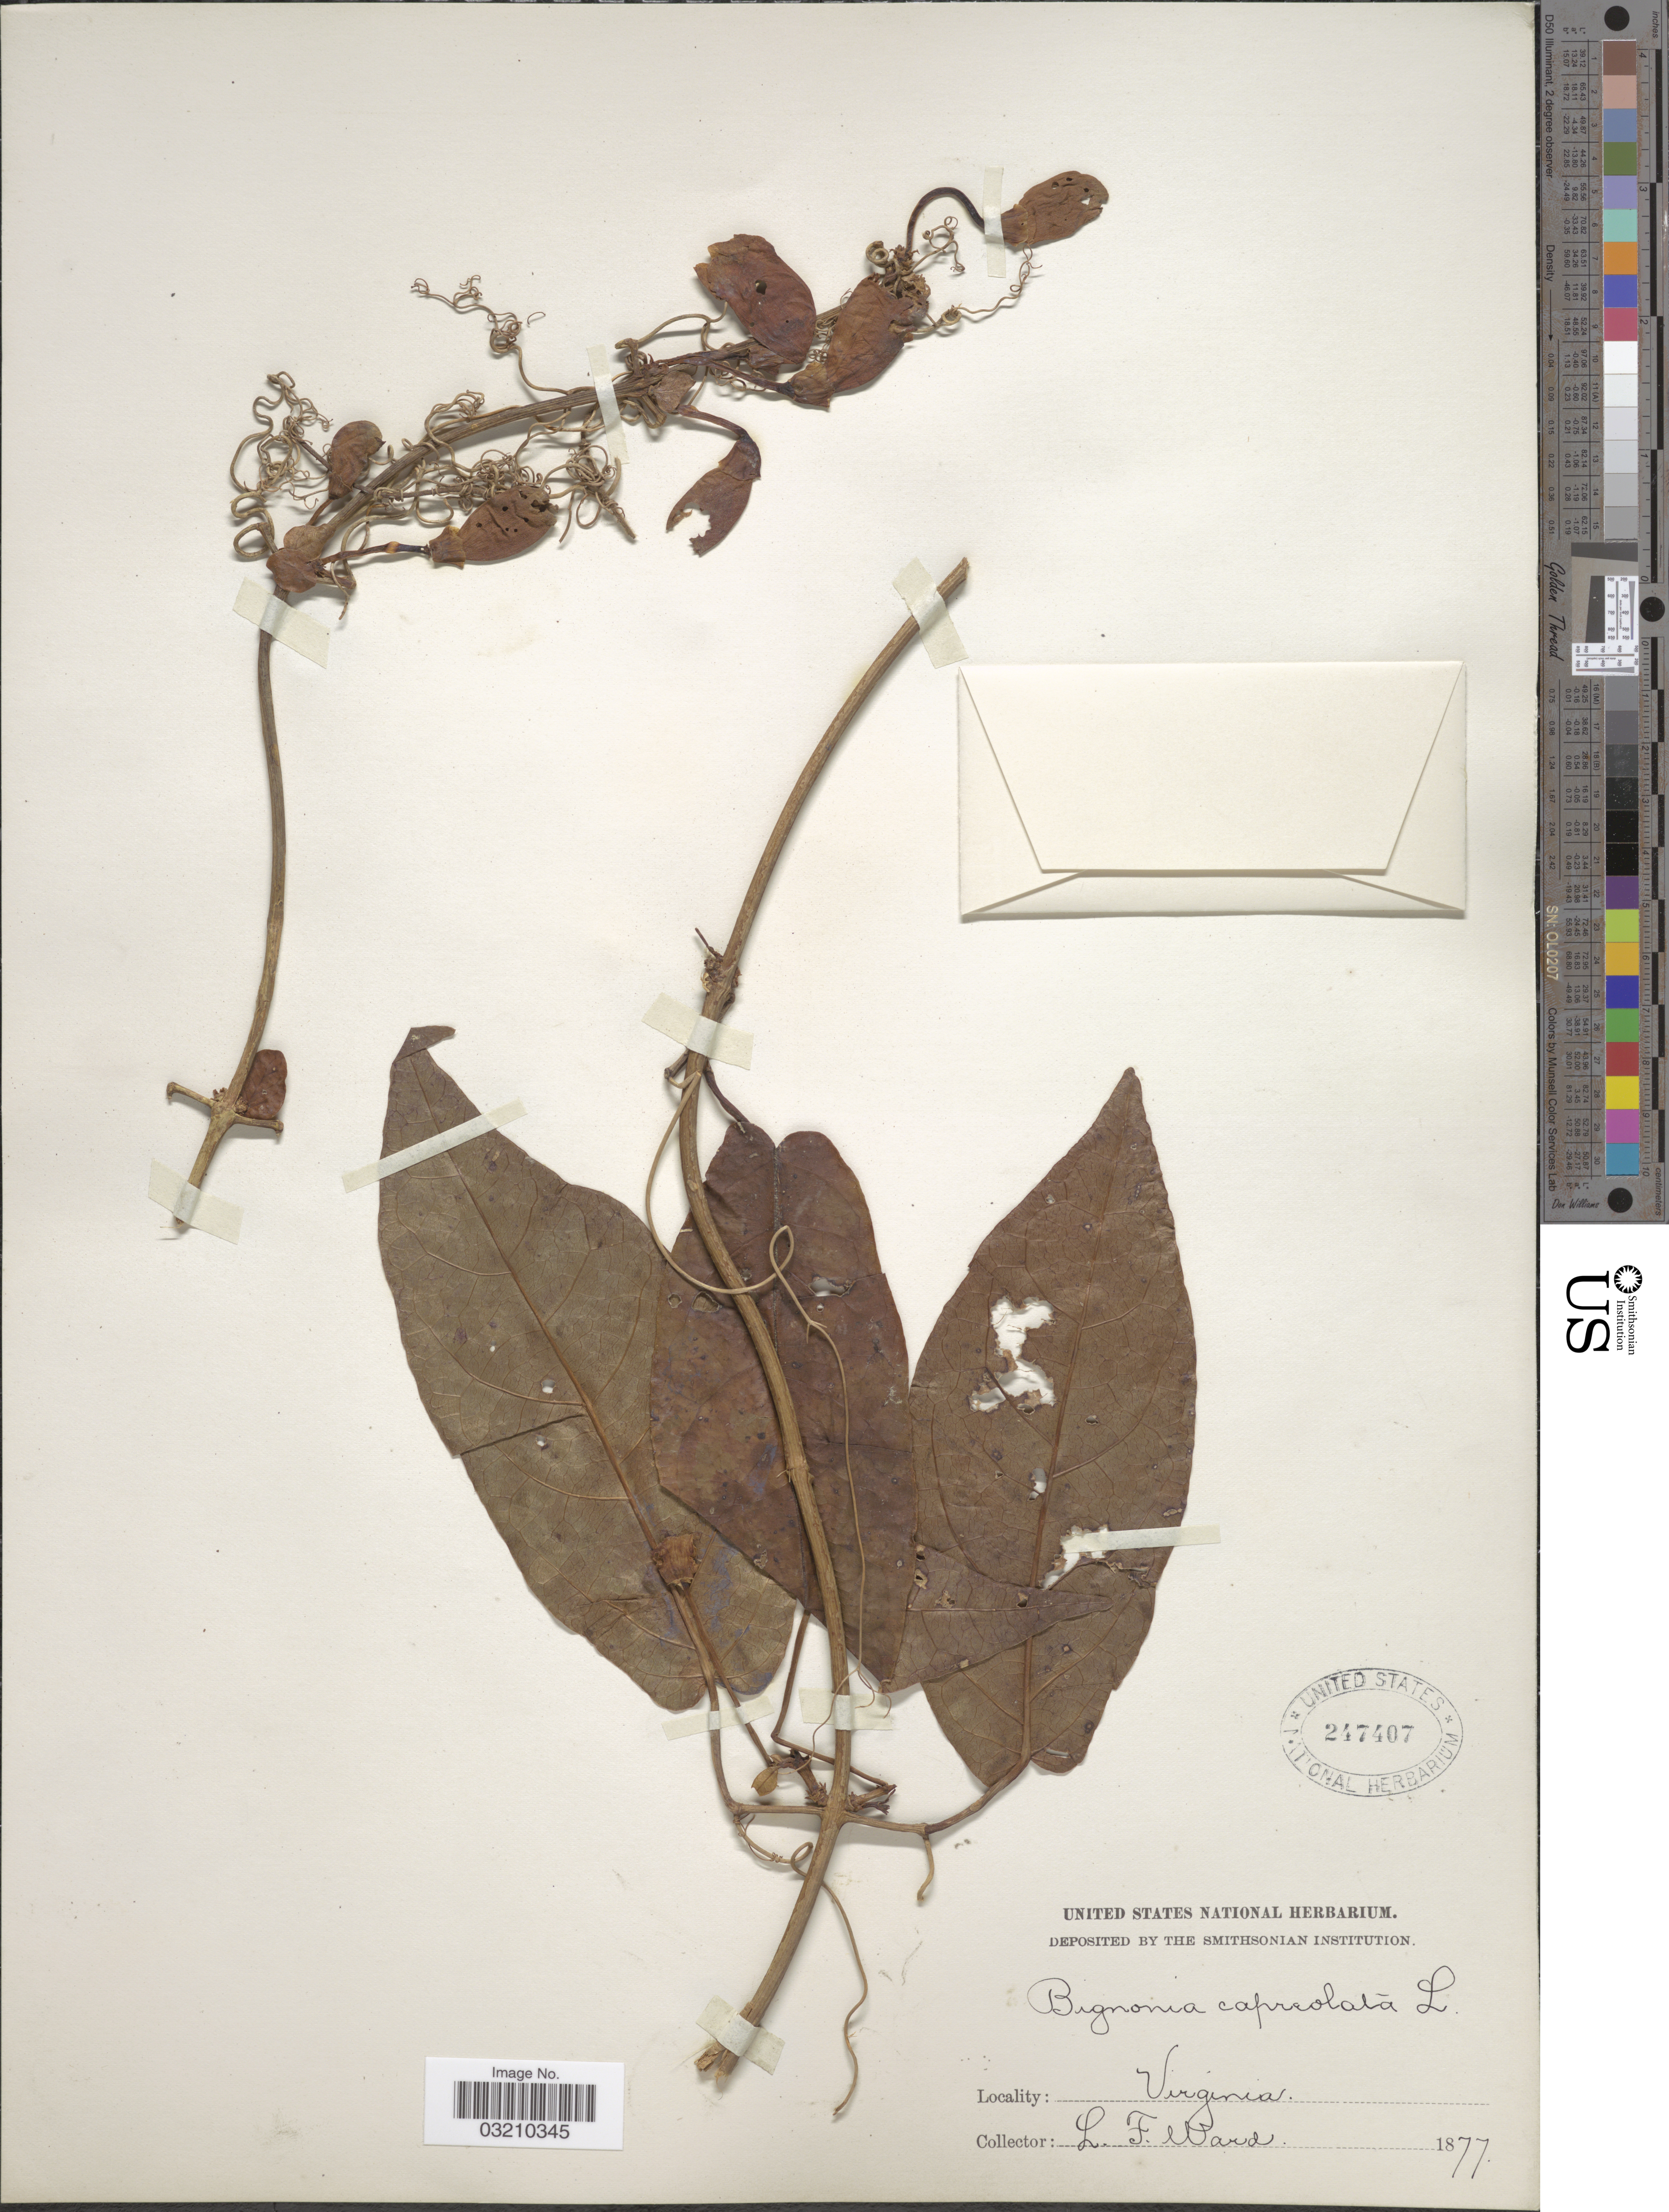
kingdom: Plantae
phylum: Tracheophyta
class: Magnoliopsida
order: Lamiales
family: Bignoniaceae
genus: Bignonia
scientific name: Bignonia capreolata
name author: L.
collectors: L. Ward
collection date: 1877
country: United States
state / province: Virginia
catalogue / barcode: US 247407